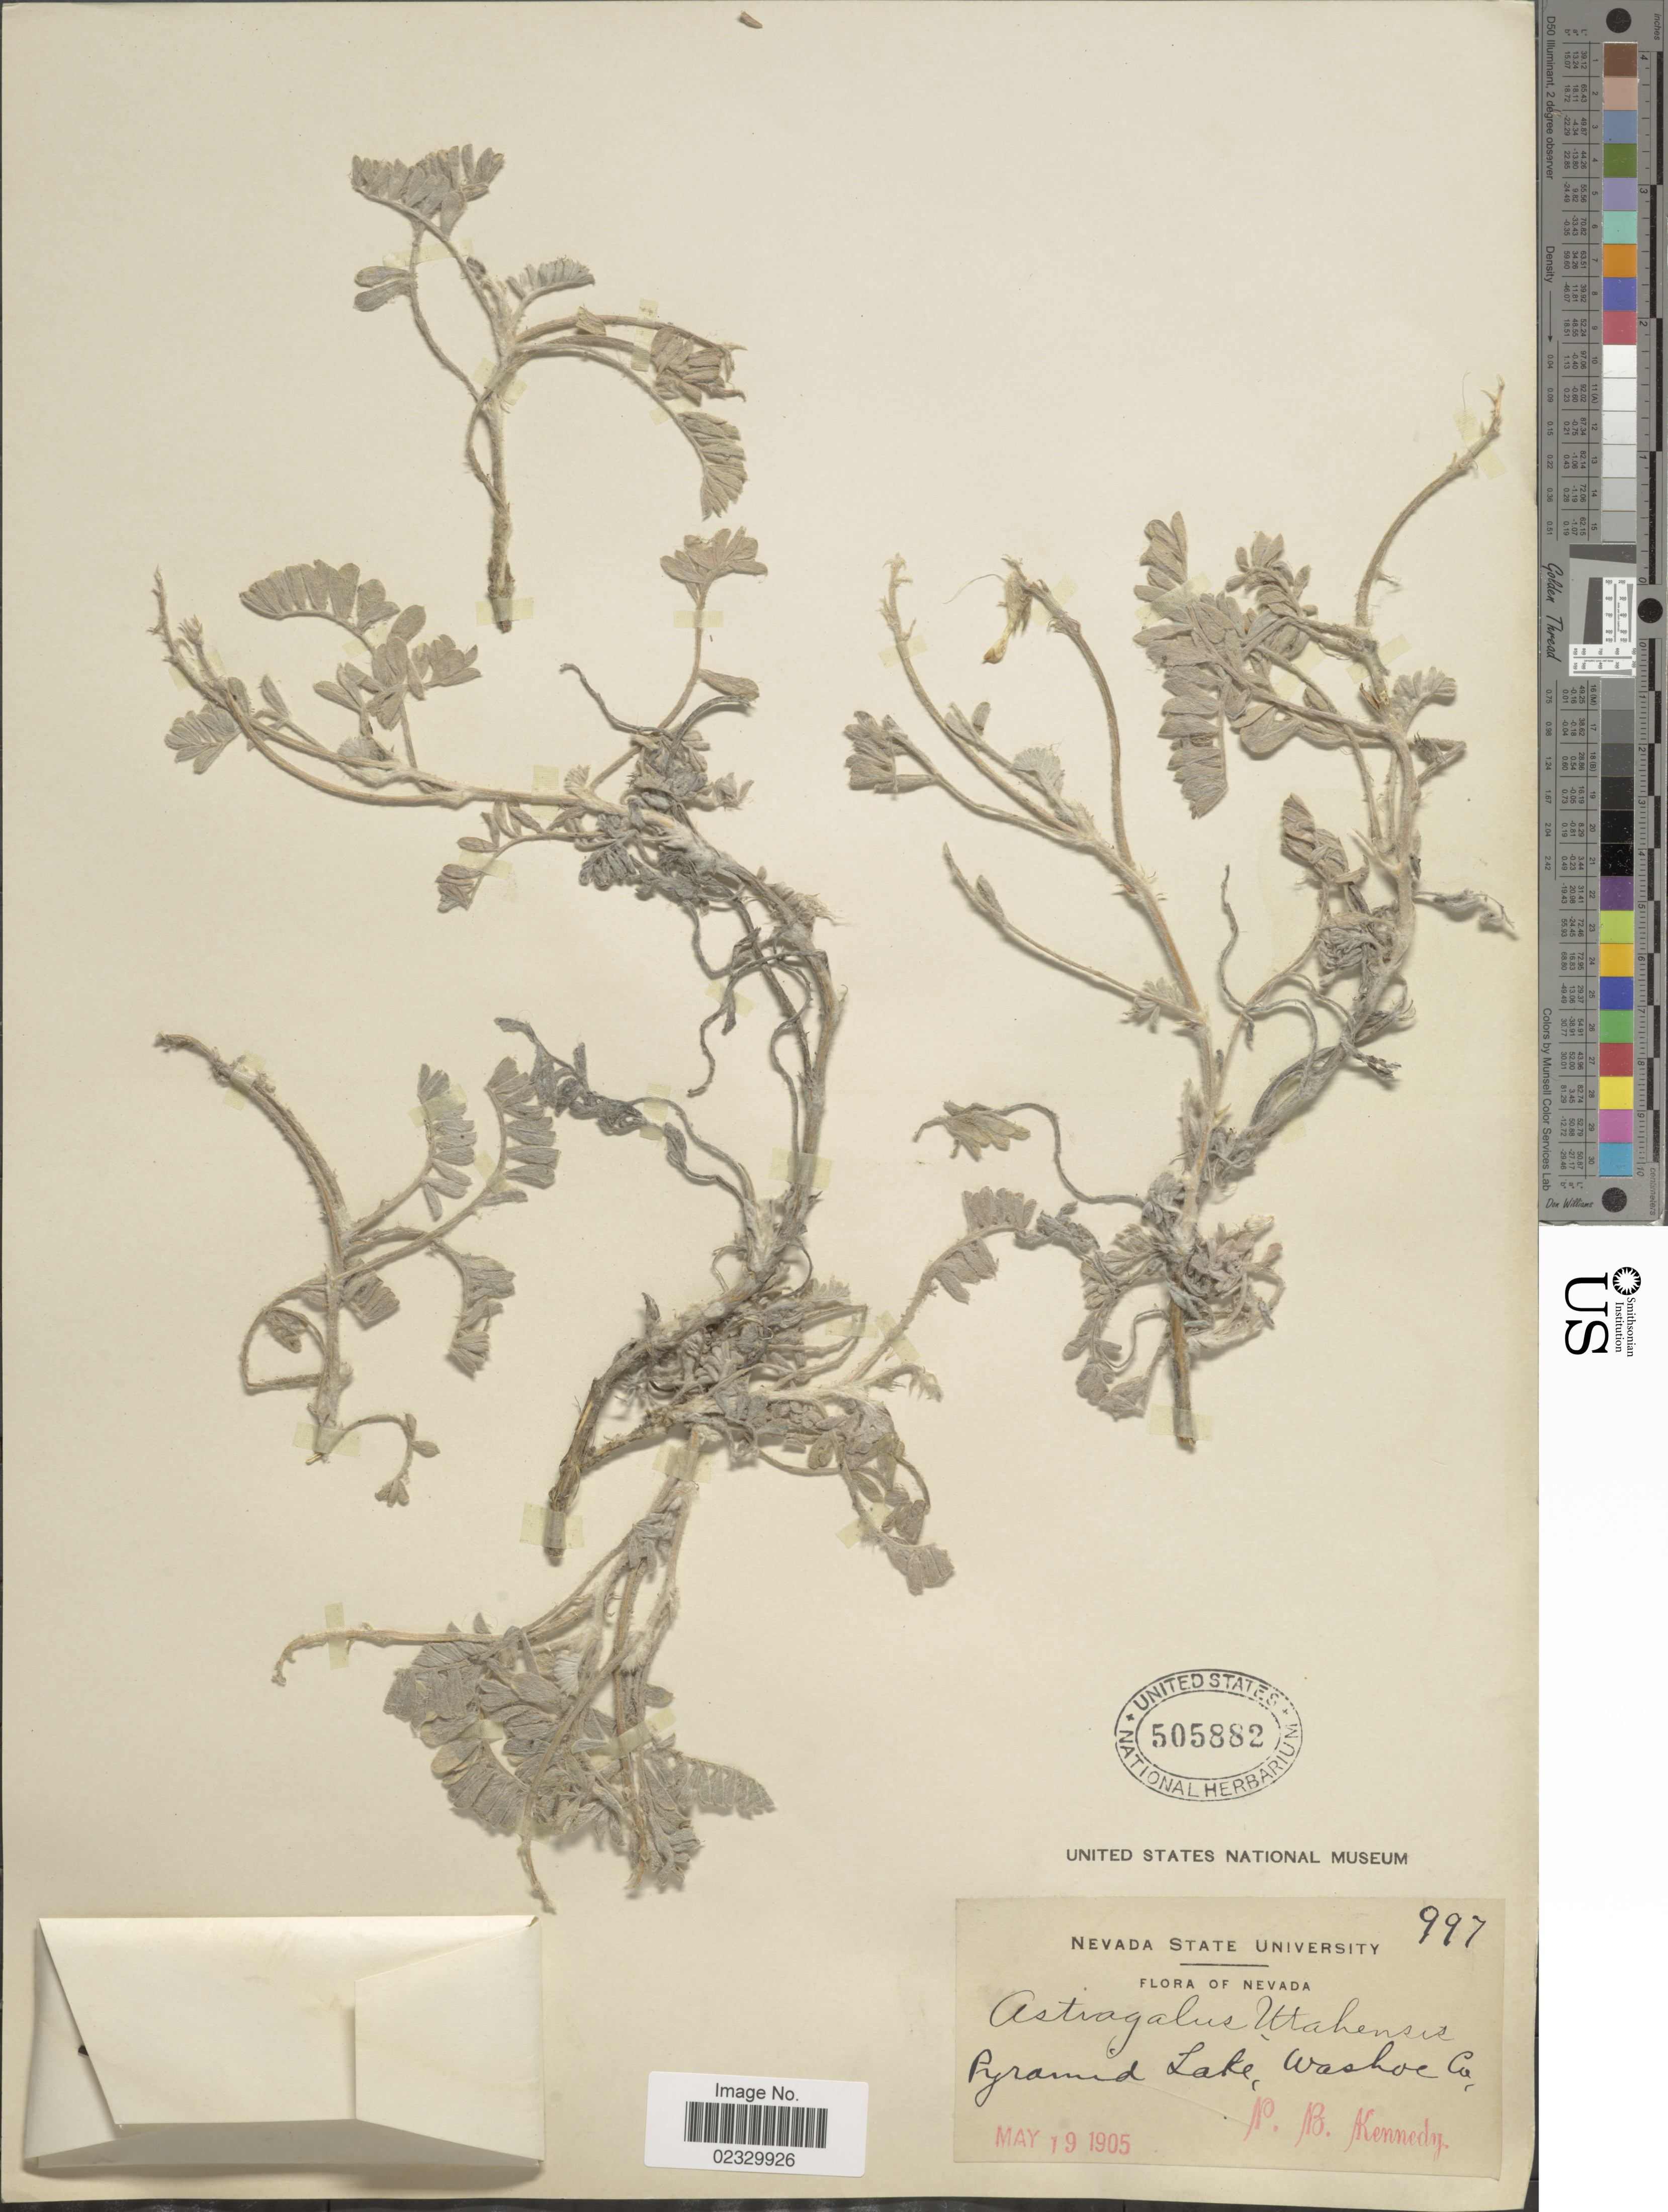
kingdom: Plantae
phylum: Tracheophyta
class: Magnoliopsida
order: Fabales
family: Fabaceae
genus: Astragalus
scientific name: Astragalus candelarius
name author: E. Sheld.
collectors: P. B. Kennedy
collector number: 997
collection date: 1905-05-19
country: United States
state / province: Nevada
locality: Pyramid Lake, Washoe Co.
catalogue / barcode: US 505882